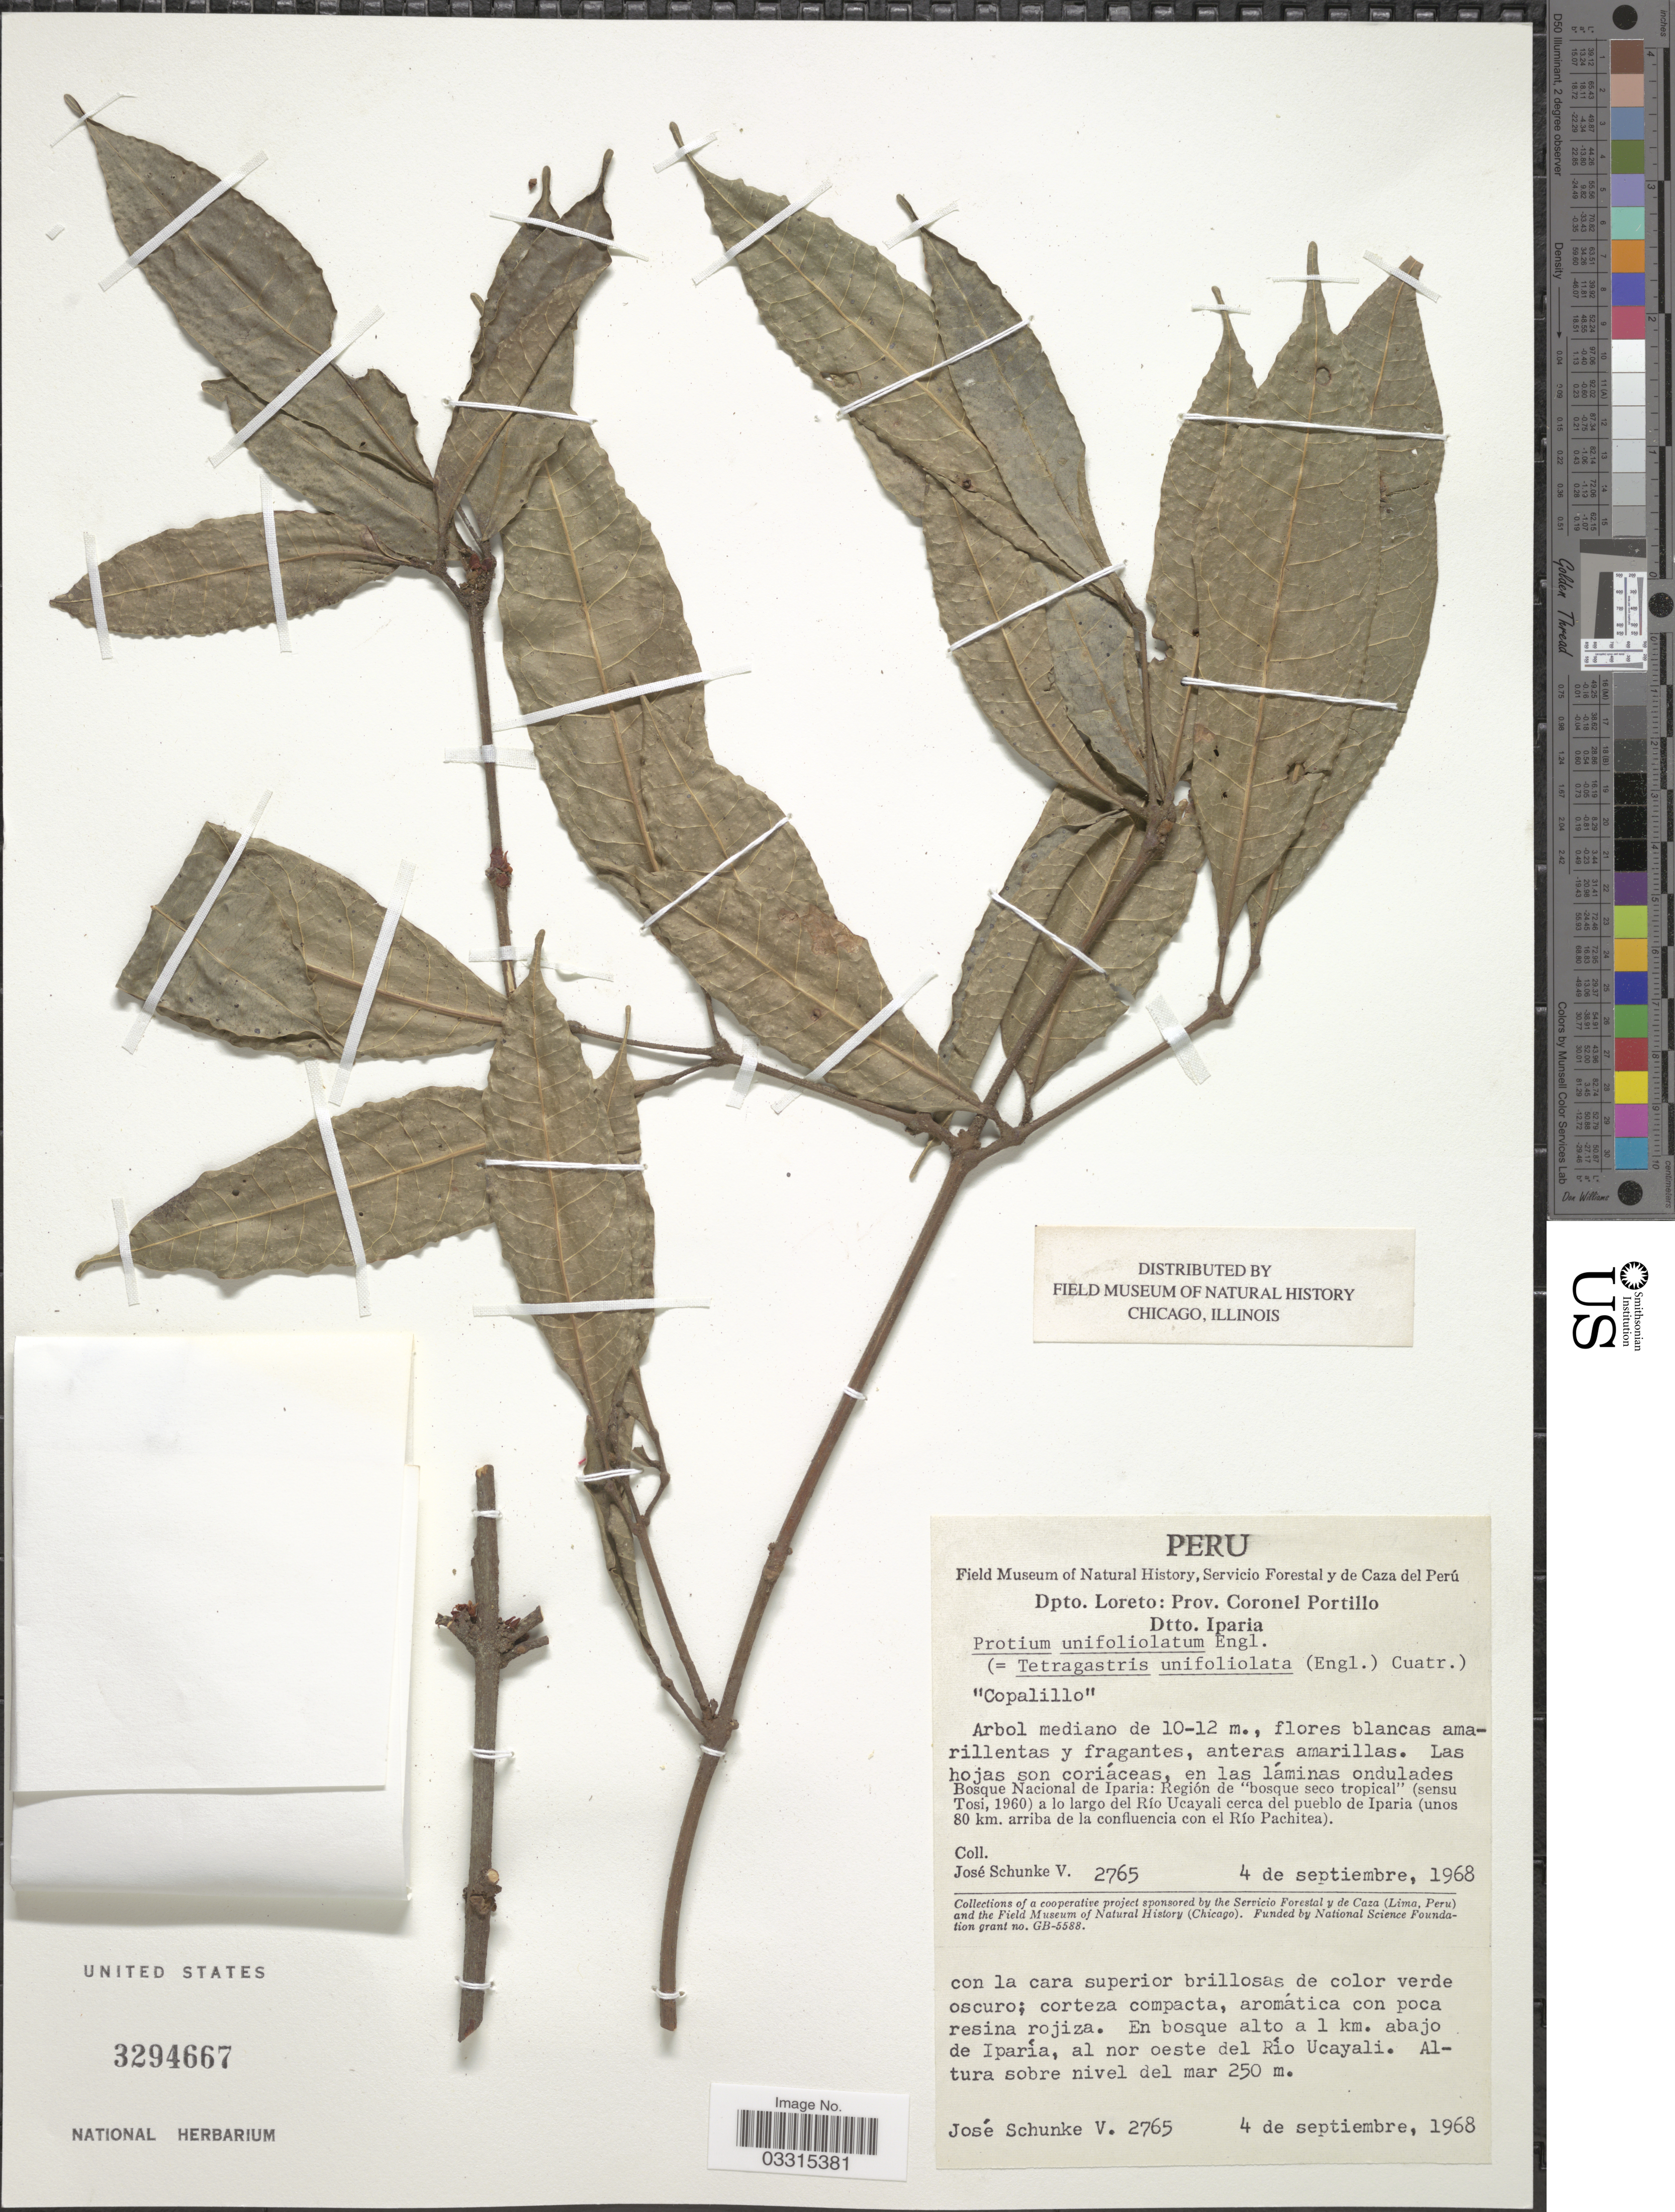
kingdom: Plantae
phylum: Tracheophyta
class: Magnoliopsida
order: Sapindales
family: Burseraceae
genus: Protium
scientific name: Protium unifoliolatum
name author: Engl.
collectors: J. Schunke Vigo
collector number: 2765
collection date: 1968-09-04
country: Peru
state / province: Loreto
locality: Dpto. Loreto: Prov. Coronel Portillo. Dtto. Iparia. Bosque Nacional de Iparia: Región de "bosque seco topical" (sensu Tosi, 1960) a lo largo del Río Ucayali cerca del pueblo de Iparia (unos 80 km. arriba de la confluencia con el Río Pachitea). En bosque alto a 1 km. abajo de Iparía, al nor oeste del Río Ucayali.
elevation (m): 250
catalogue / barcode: US 3294667